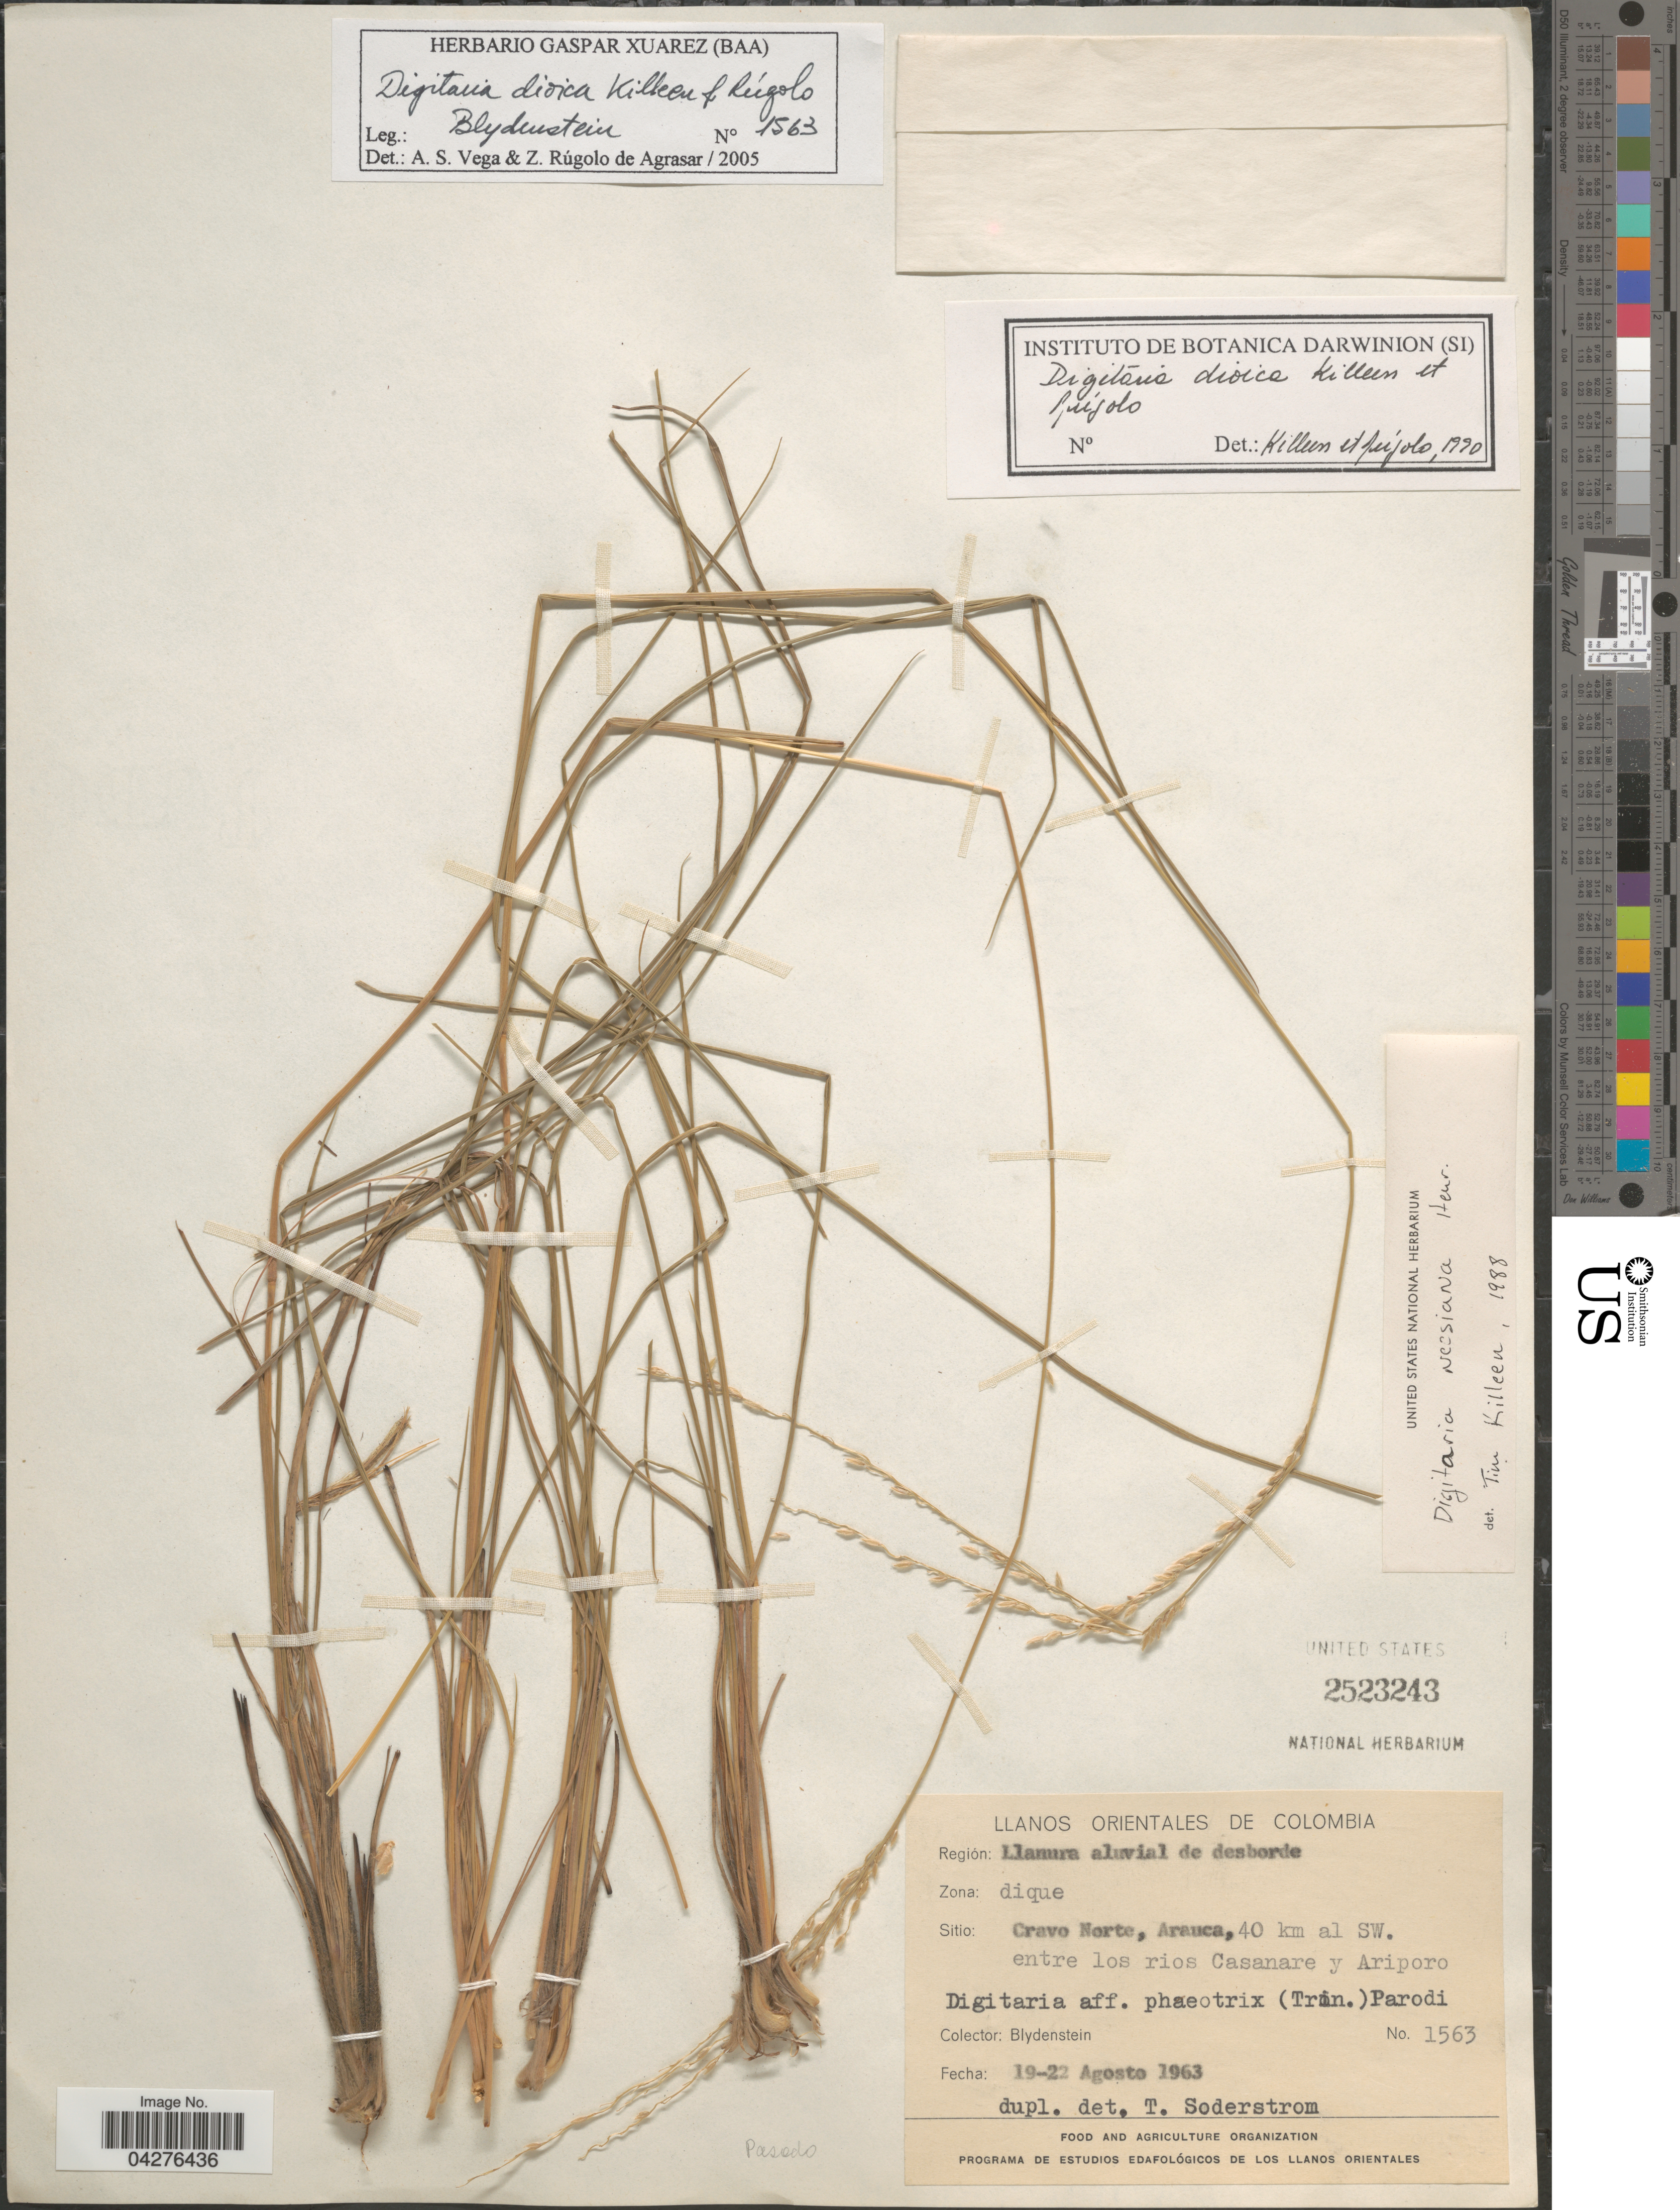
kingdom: Plantae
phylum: Tracheophyta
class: Liliopsida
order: Poales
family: Poaceae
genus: Digitaria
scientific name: Digitaria dioica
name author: T. Killeen & Rúgolo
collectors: Blydenstein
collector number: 1563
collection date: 1963-08-19/1963-08-22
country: Colombia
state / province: Arauca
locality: Llanos Orientales. Región: Llanura aluvial de desborde. Zona: dique. Cravo Norte, 40 km al SW. entre los rios Casanare y Ariporo.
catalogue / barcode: US 2523243